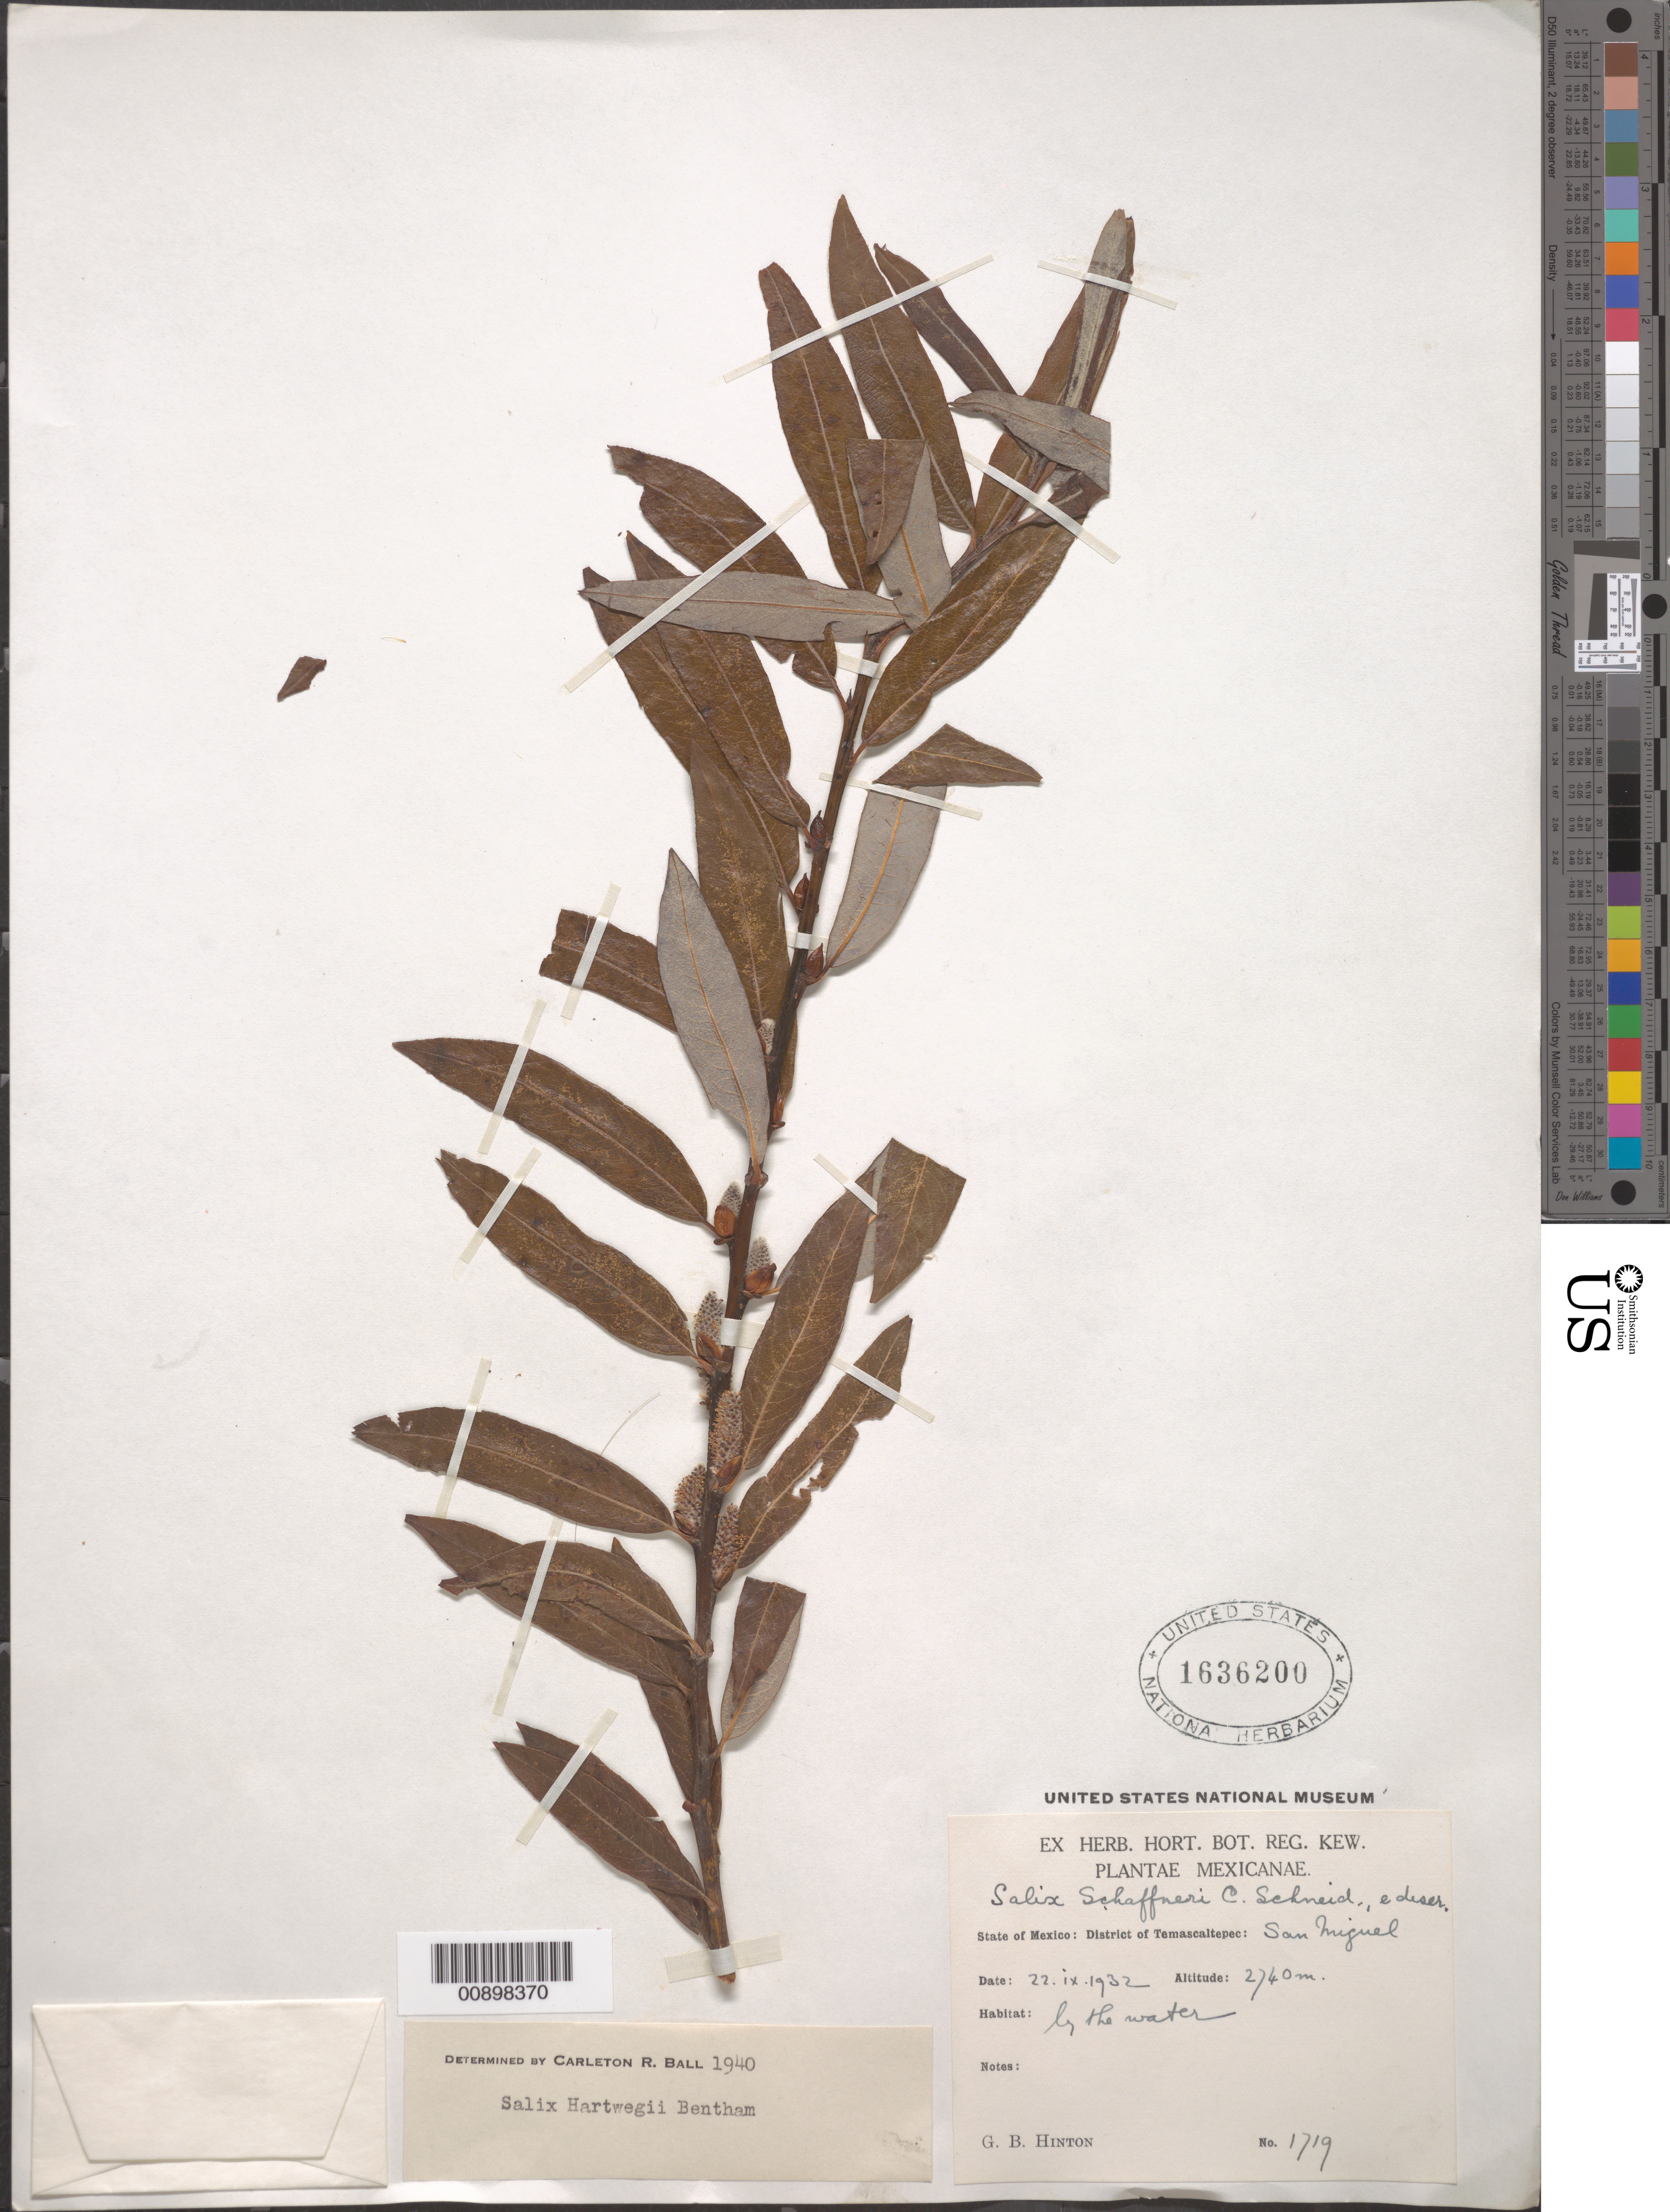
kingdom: Plantae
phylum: Tracheophyta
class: Magnoliopsida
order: Malpighiales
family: Salicaceae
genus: Salix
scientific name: Salix hartwegii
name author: Benth.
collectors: G. B. Hinton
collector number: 1719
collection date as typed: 22 Sep 1932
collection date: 1932-09-22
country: Mexico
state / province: México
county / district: Temascaltepec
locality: State of Mexico: District of Temascaltepec: San Miguel.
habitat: By the water.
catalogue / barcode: US 1636200